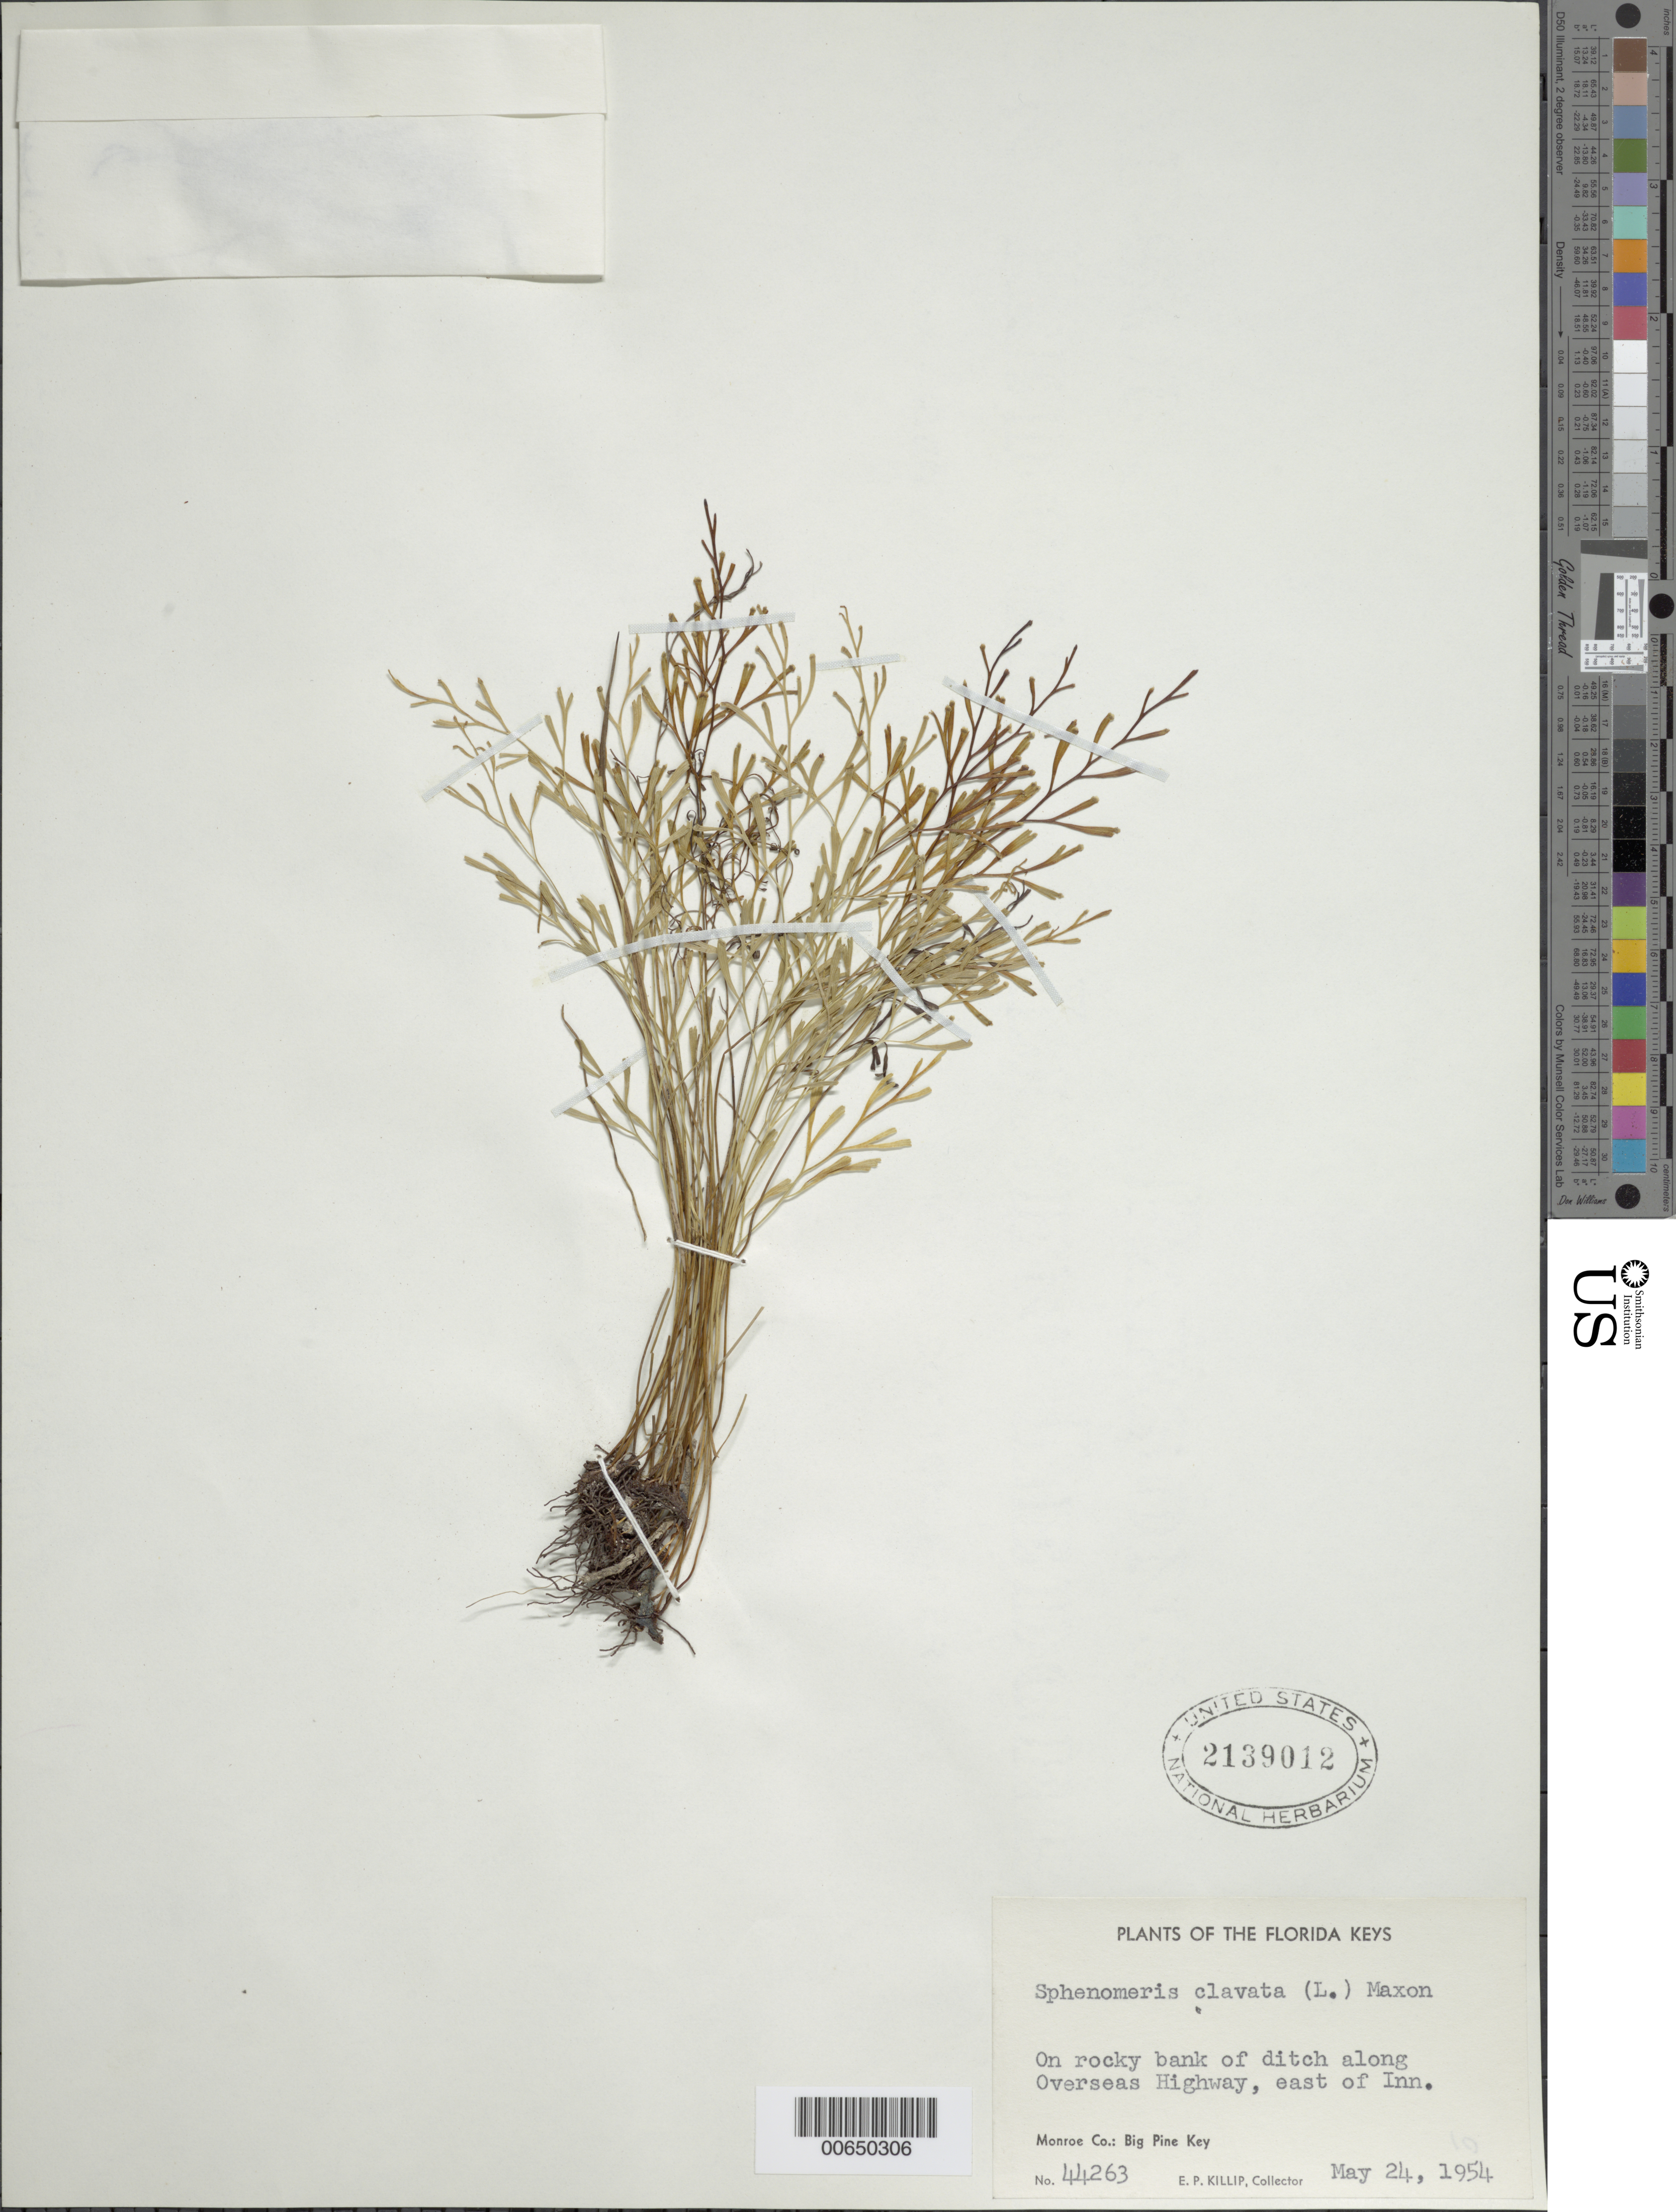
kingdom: Plantae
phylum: Tracheophyta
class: Polypodiopsida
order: Polypodiales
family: Lindsaeaceae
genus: Sphenomeris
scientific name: Sphenomeris clavata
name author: (L.) Maxon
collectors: E. P. Killip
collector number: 44263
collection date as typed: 24 May 1954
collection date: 1954-05-24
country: United States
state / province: Florida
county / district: Monroe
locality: Along overseas highway, E of Inn: Big Pine Key.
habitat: On rocky bank of ditch.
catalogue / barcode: US 2139012